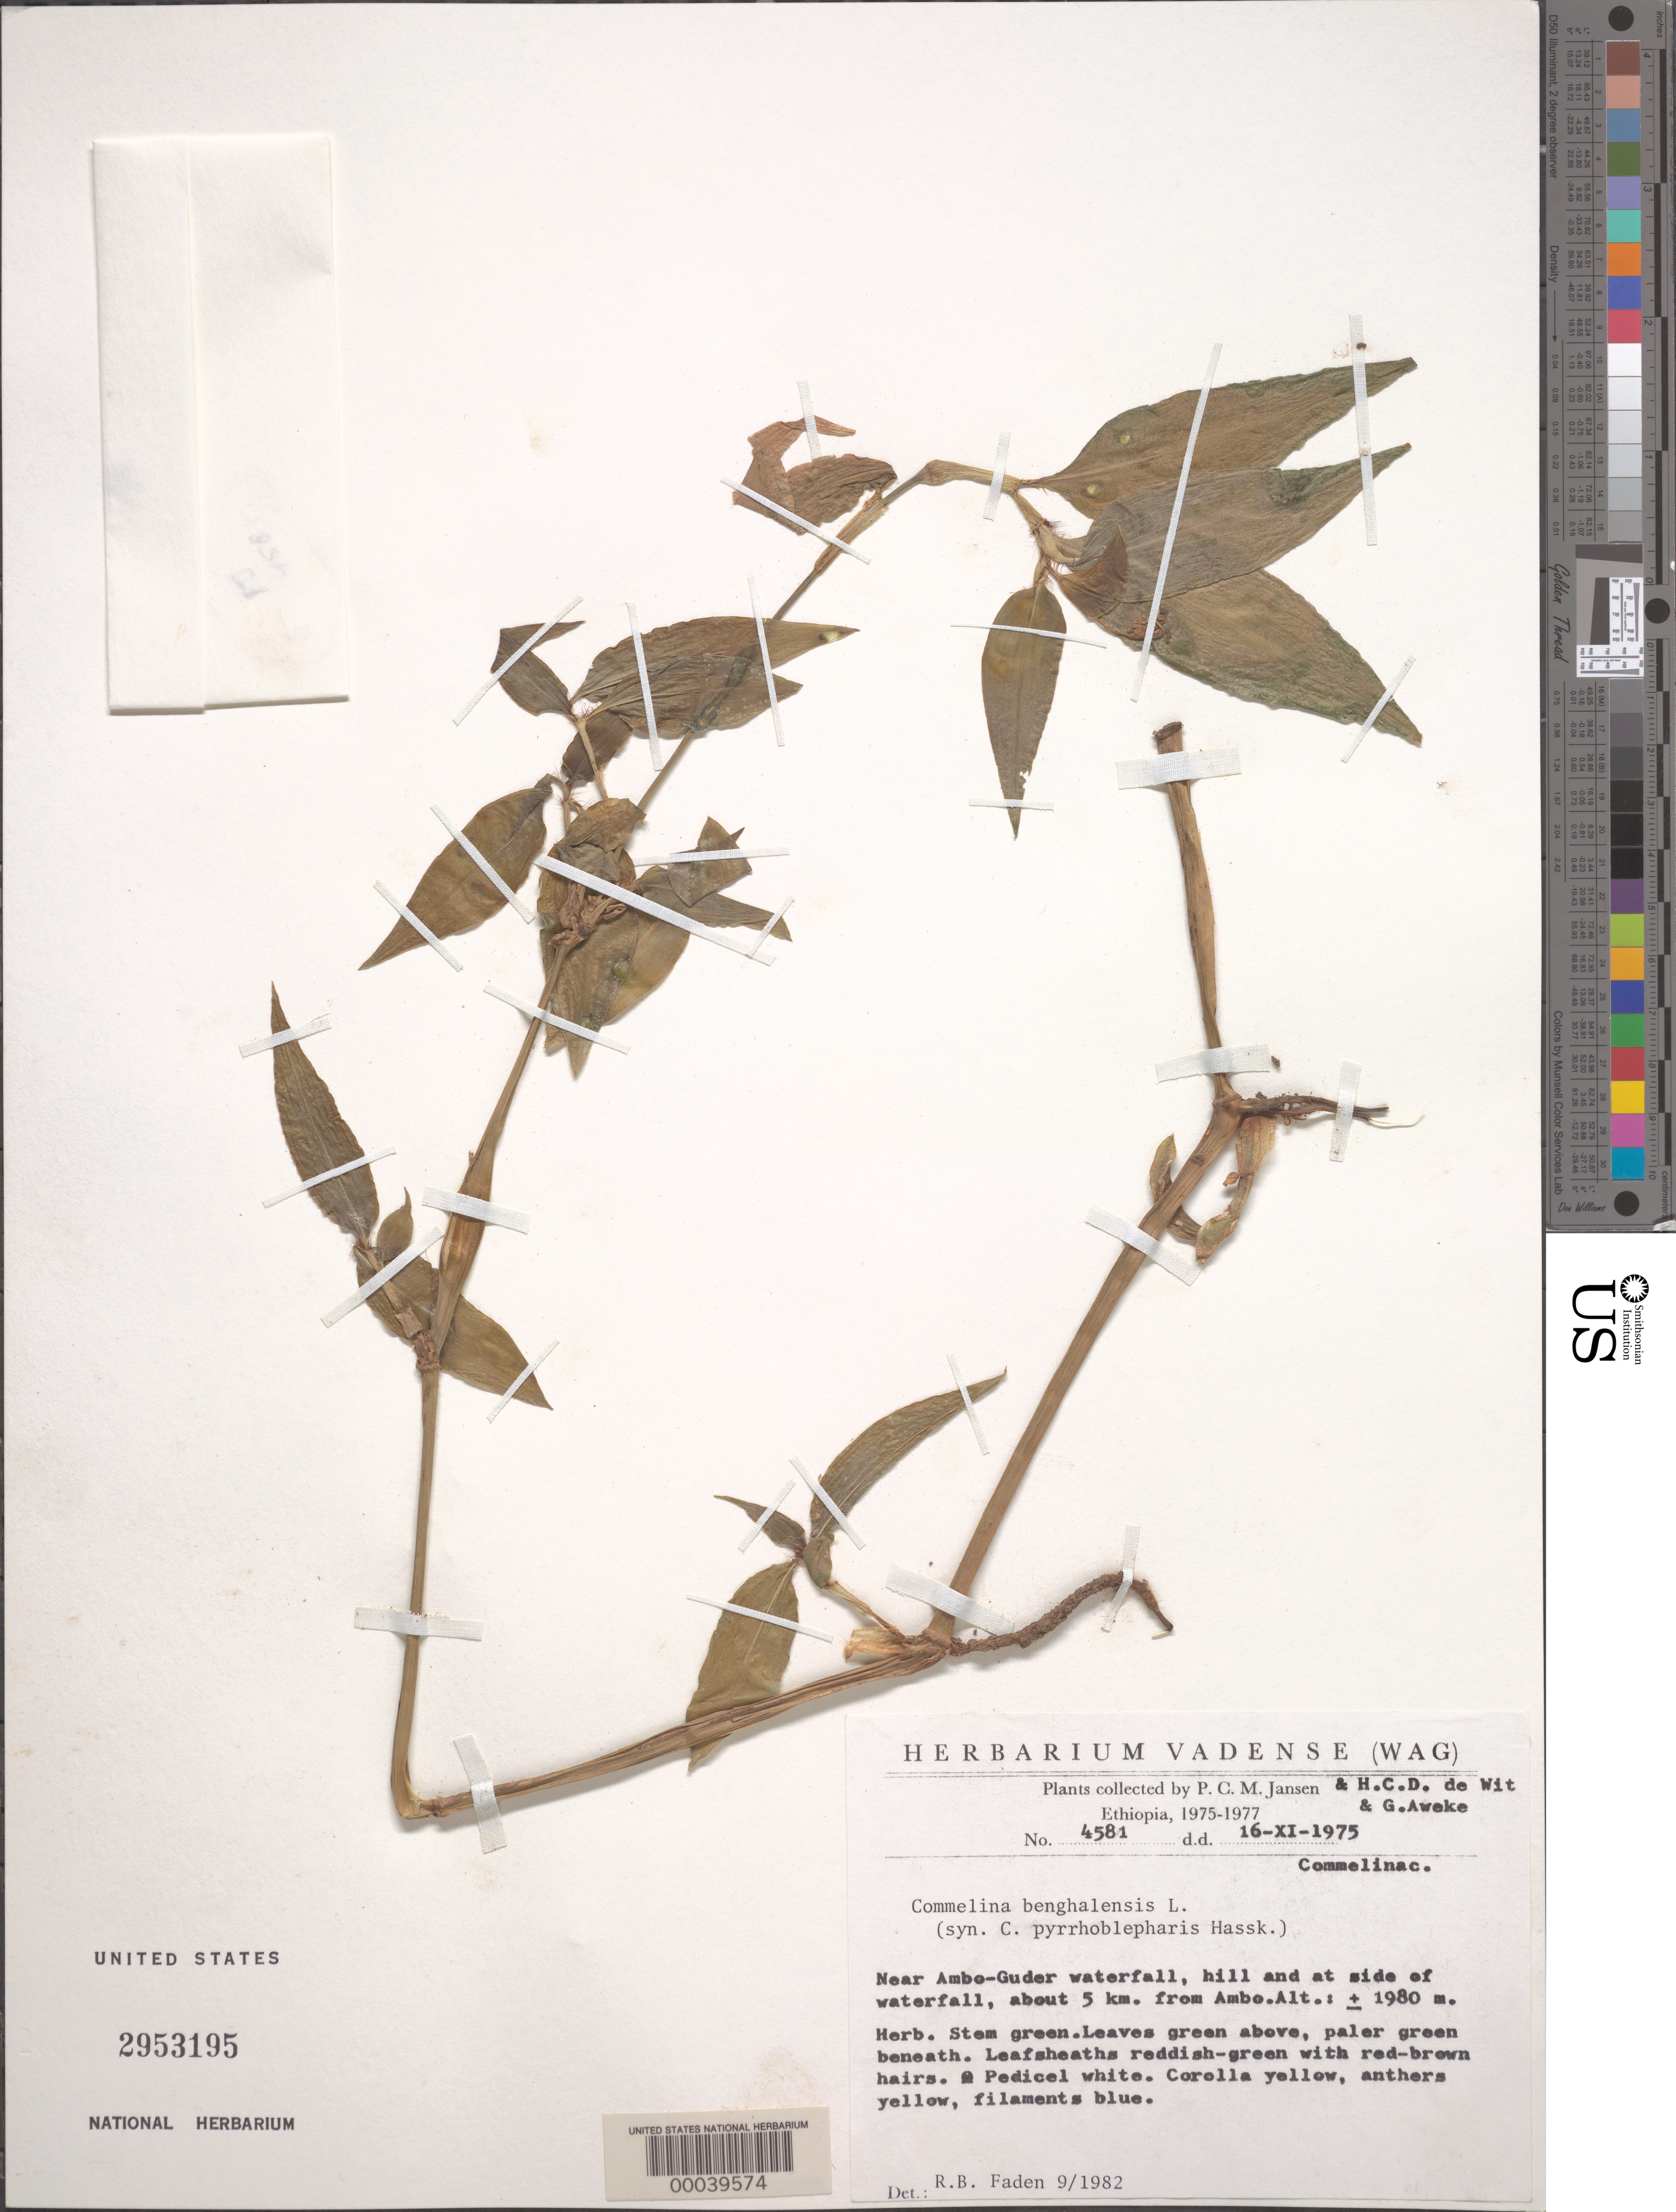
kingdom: Plantae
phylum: Tracheophyta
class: Liliopsida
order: Commelinales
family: Commelinaceae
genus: Commelina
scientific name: Commelina benghalensis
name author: L.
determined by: Faden, Robert B., (US), Smithsonian Institution - National Museum of Natural History (UNITED STATES)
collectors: P. Jansen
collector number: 4581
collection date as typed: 16 Nov 1975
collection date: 1975-11-16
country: Ethiopia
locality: Ambo-guder waterfall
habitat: Hill, side of waterfall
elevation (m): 1980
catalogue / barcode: US 2953195